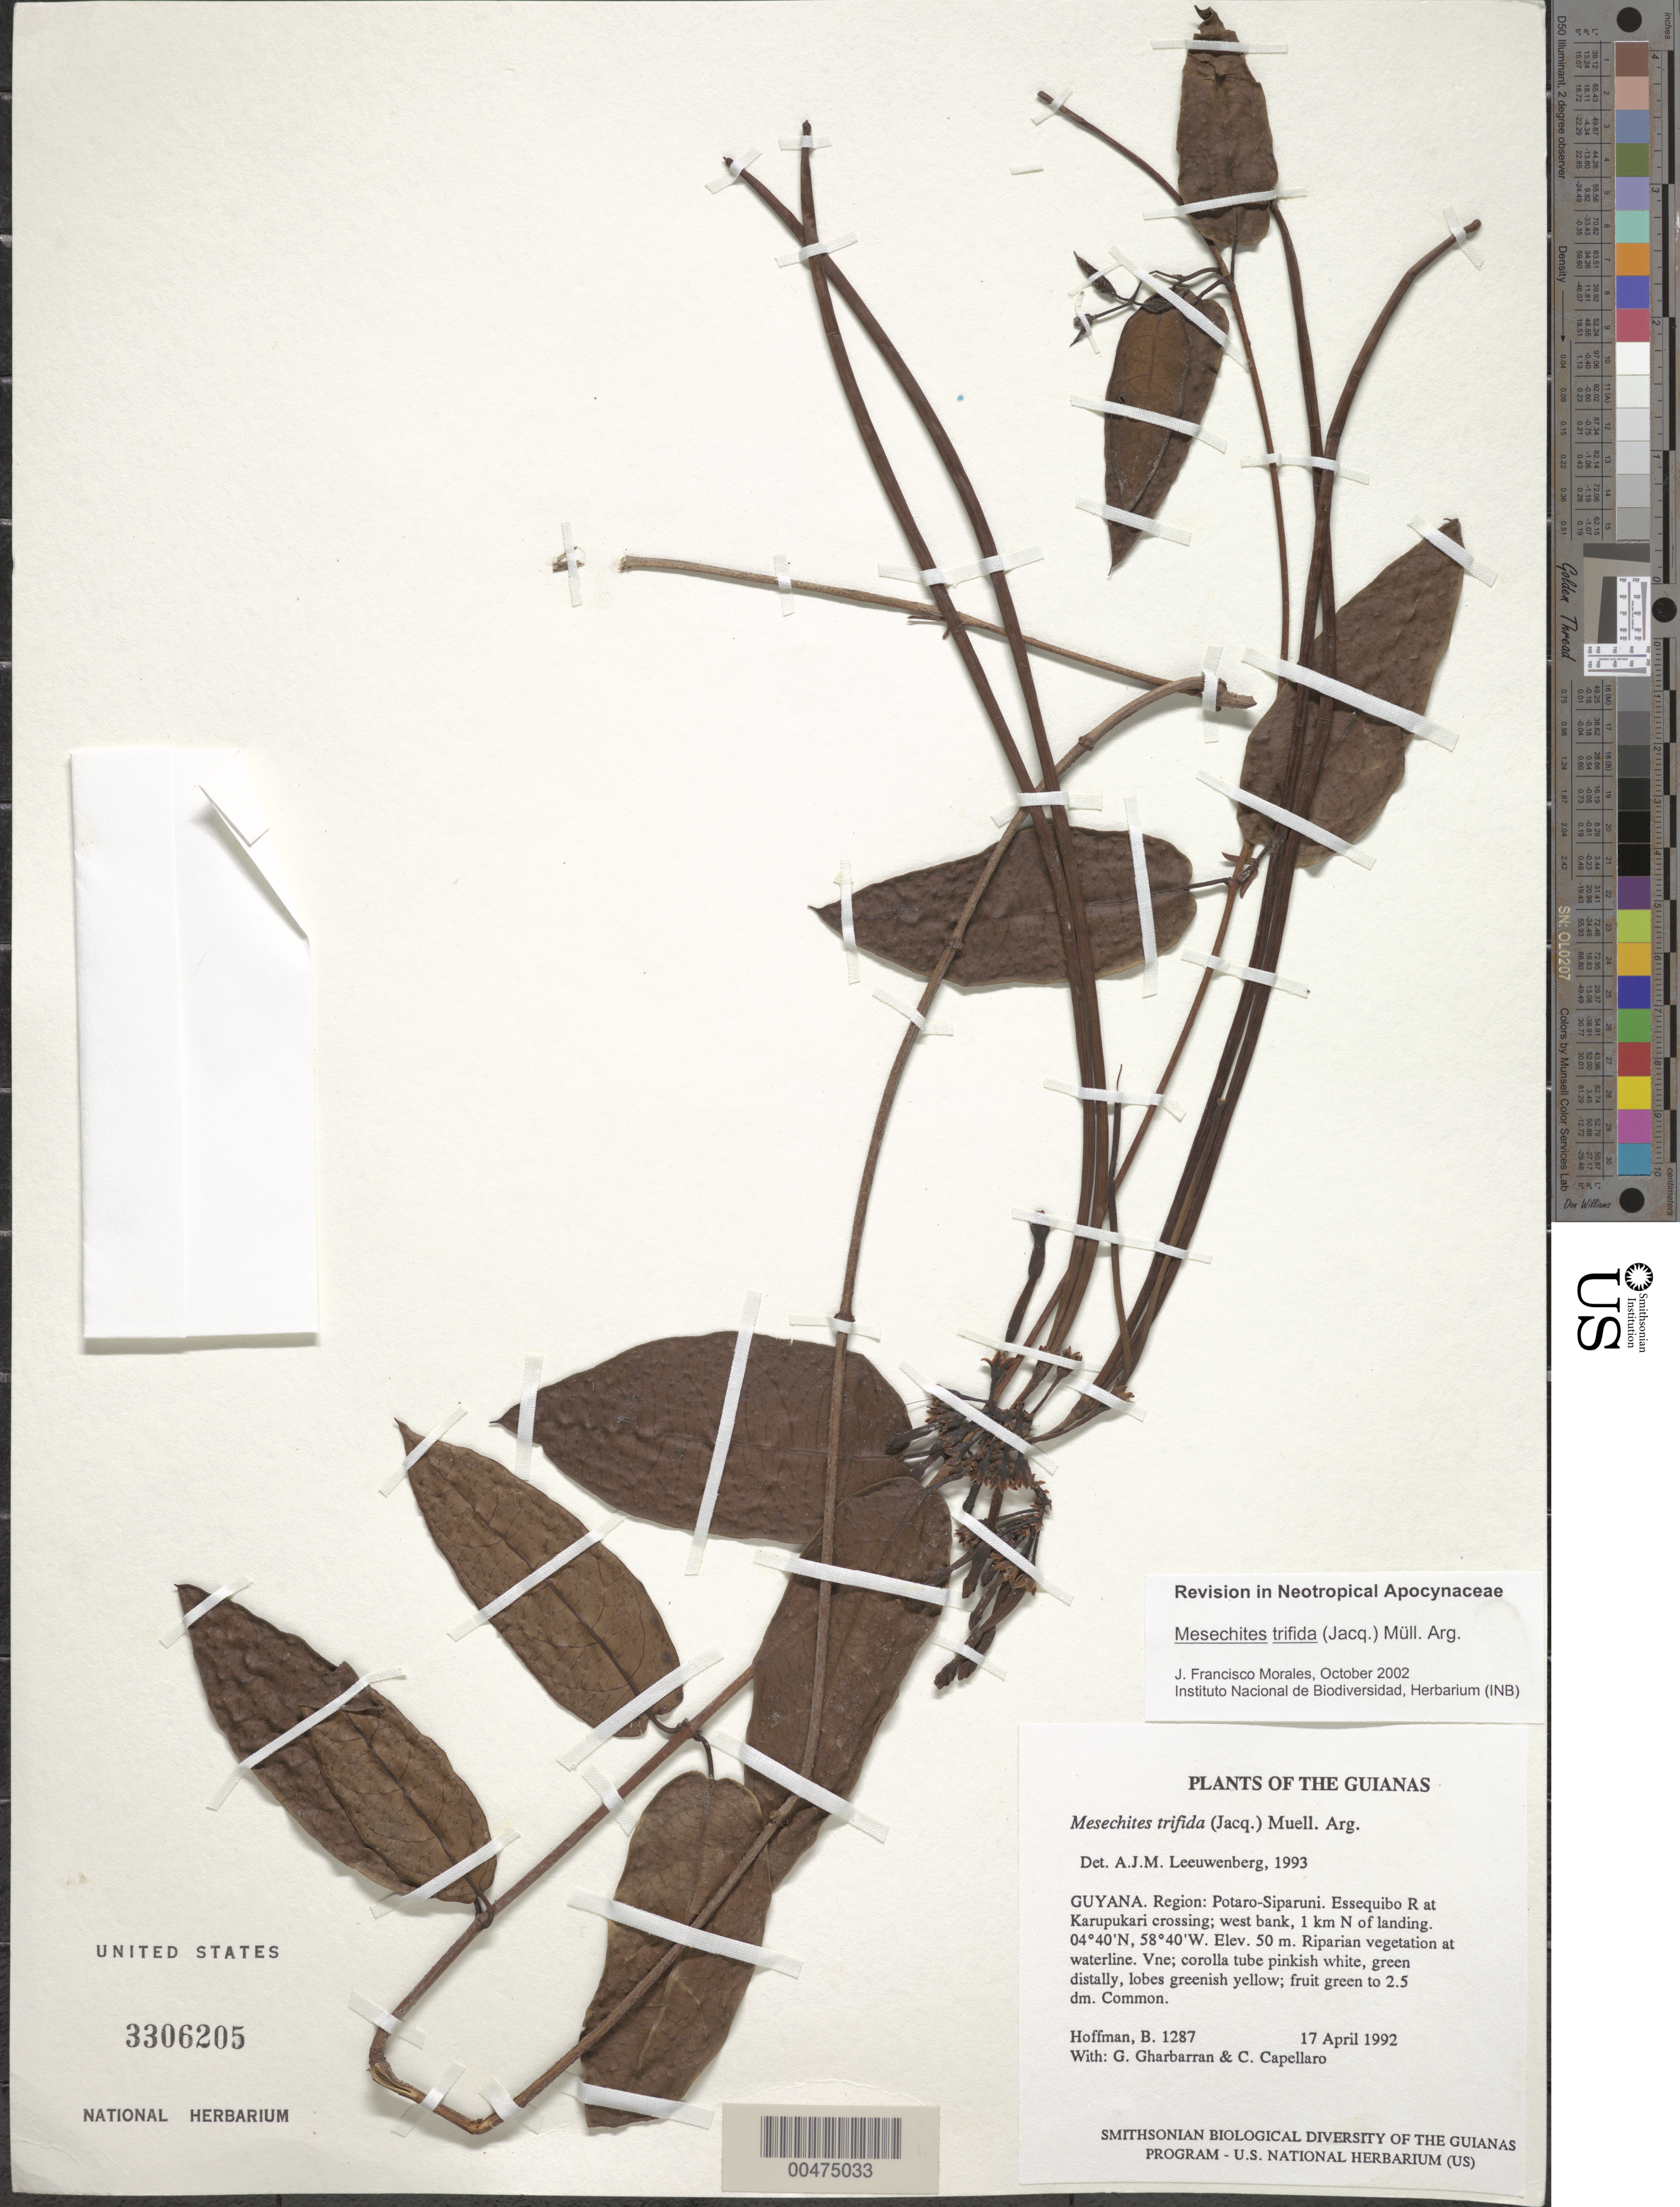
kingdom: Plantae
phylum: Tracheophyta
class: Magnoliopsida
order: Gentianales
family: Apocynaceae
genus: Mesechites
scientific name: Mesechites trifidus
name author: (Jacq.) Müll. Arg.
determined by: Morales, J. F.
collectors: B. Hoffman, G. Gharbarran & C. Capellaro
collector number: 1287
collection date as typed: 17 April 1992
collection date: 1992-04-17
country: Guyana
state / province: Potaro-Siparuni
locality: Essequibo River at Karupukari crossing; west bank, 1 km N of landing. Iwokrama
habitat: Riparian vegetation at waterline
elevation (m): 50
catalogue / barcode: US 3306205